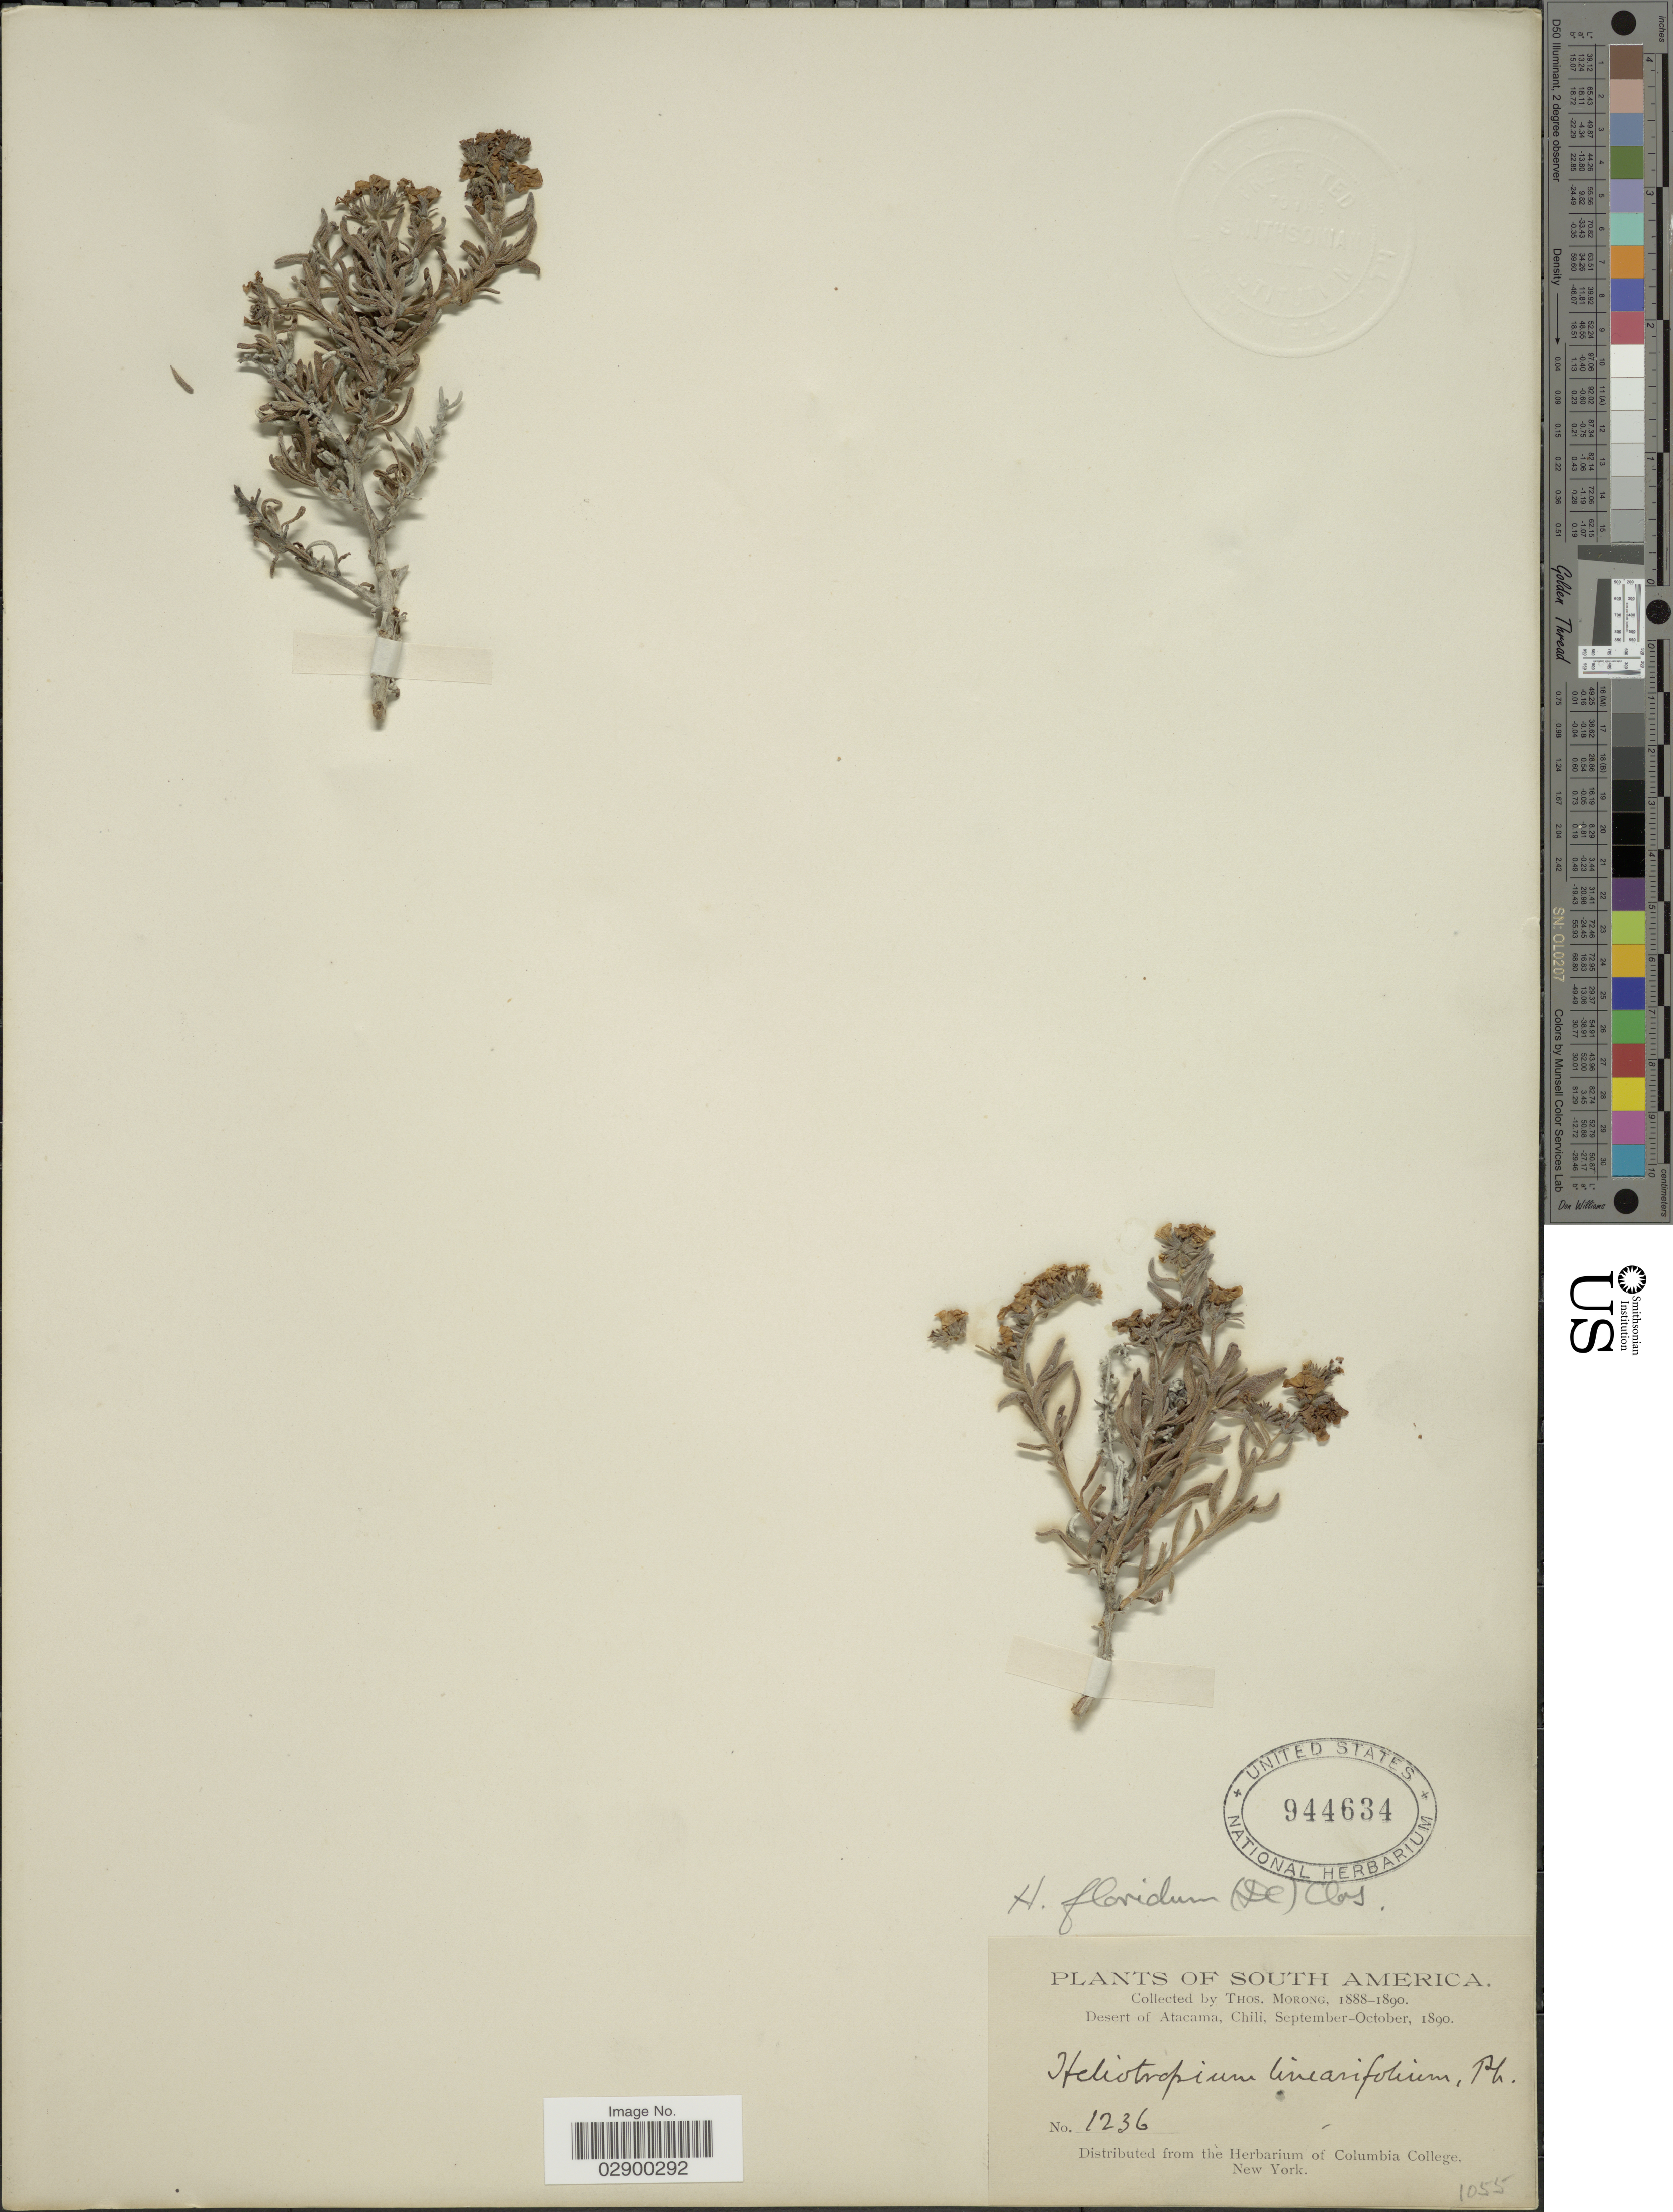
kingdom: Plantae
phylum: Tracheophyta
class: Magnoliopsida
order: Boraginales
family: Heliotropiaceae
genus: Heliotropium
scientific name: Heliotropium floridum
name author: Clos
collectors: ex herb. T. Morong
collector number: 1236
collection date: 1890-09/1890-10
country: Chile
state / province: Atacama (III)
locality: Desert of Atacama.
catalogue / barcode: US 944634